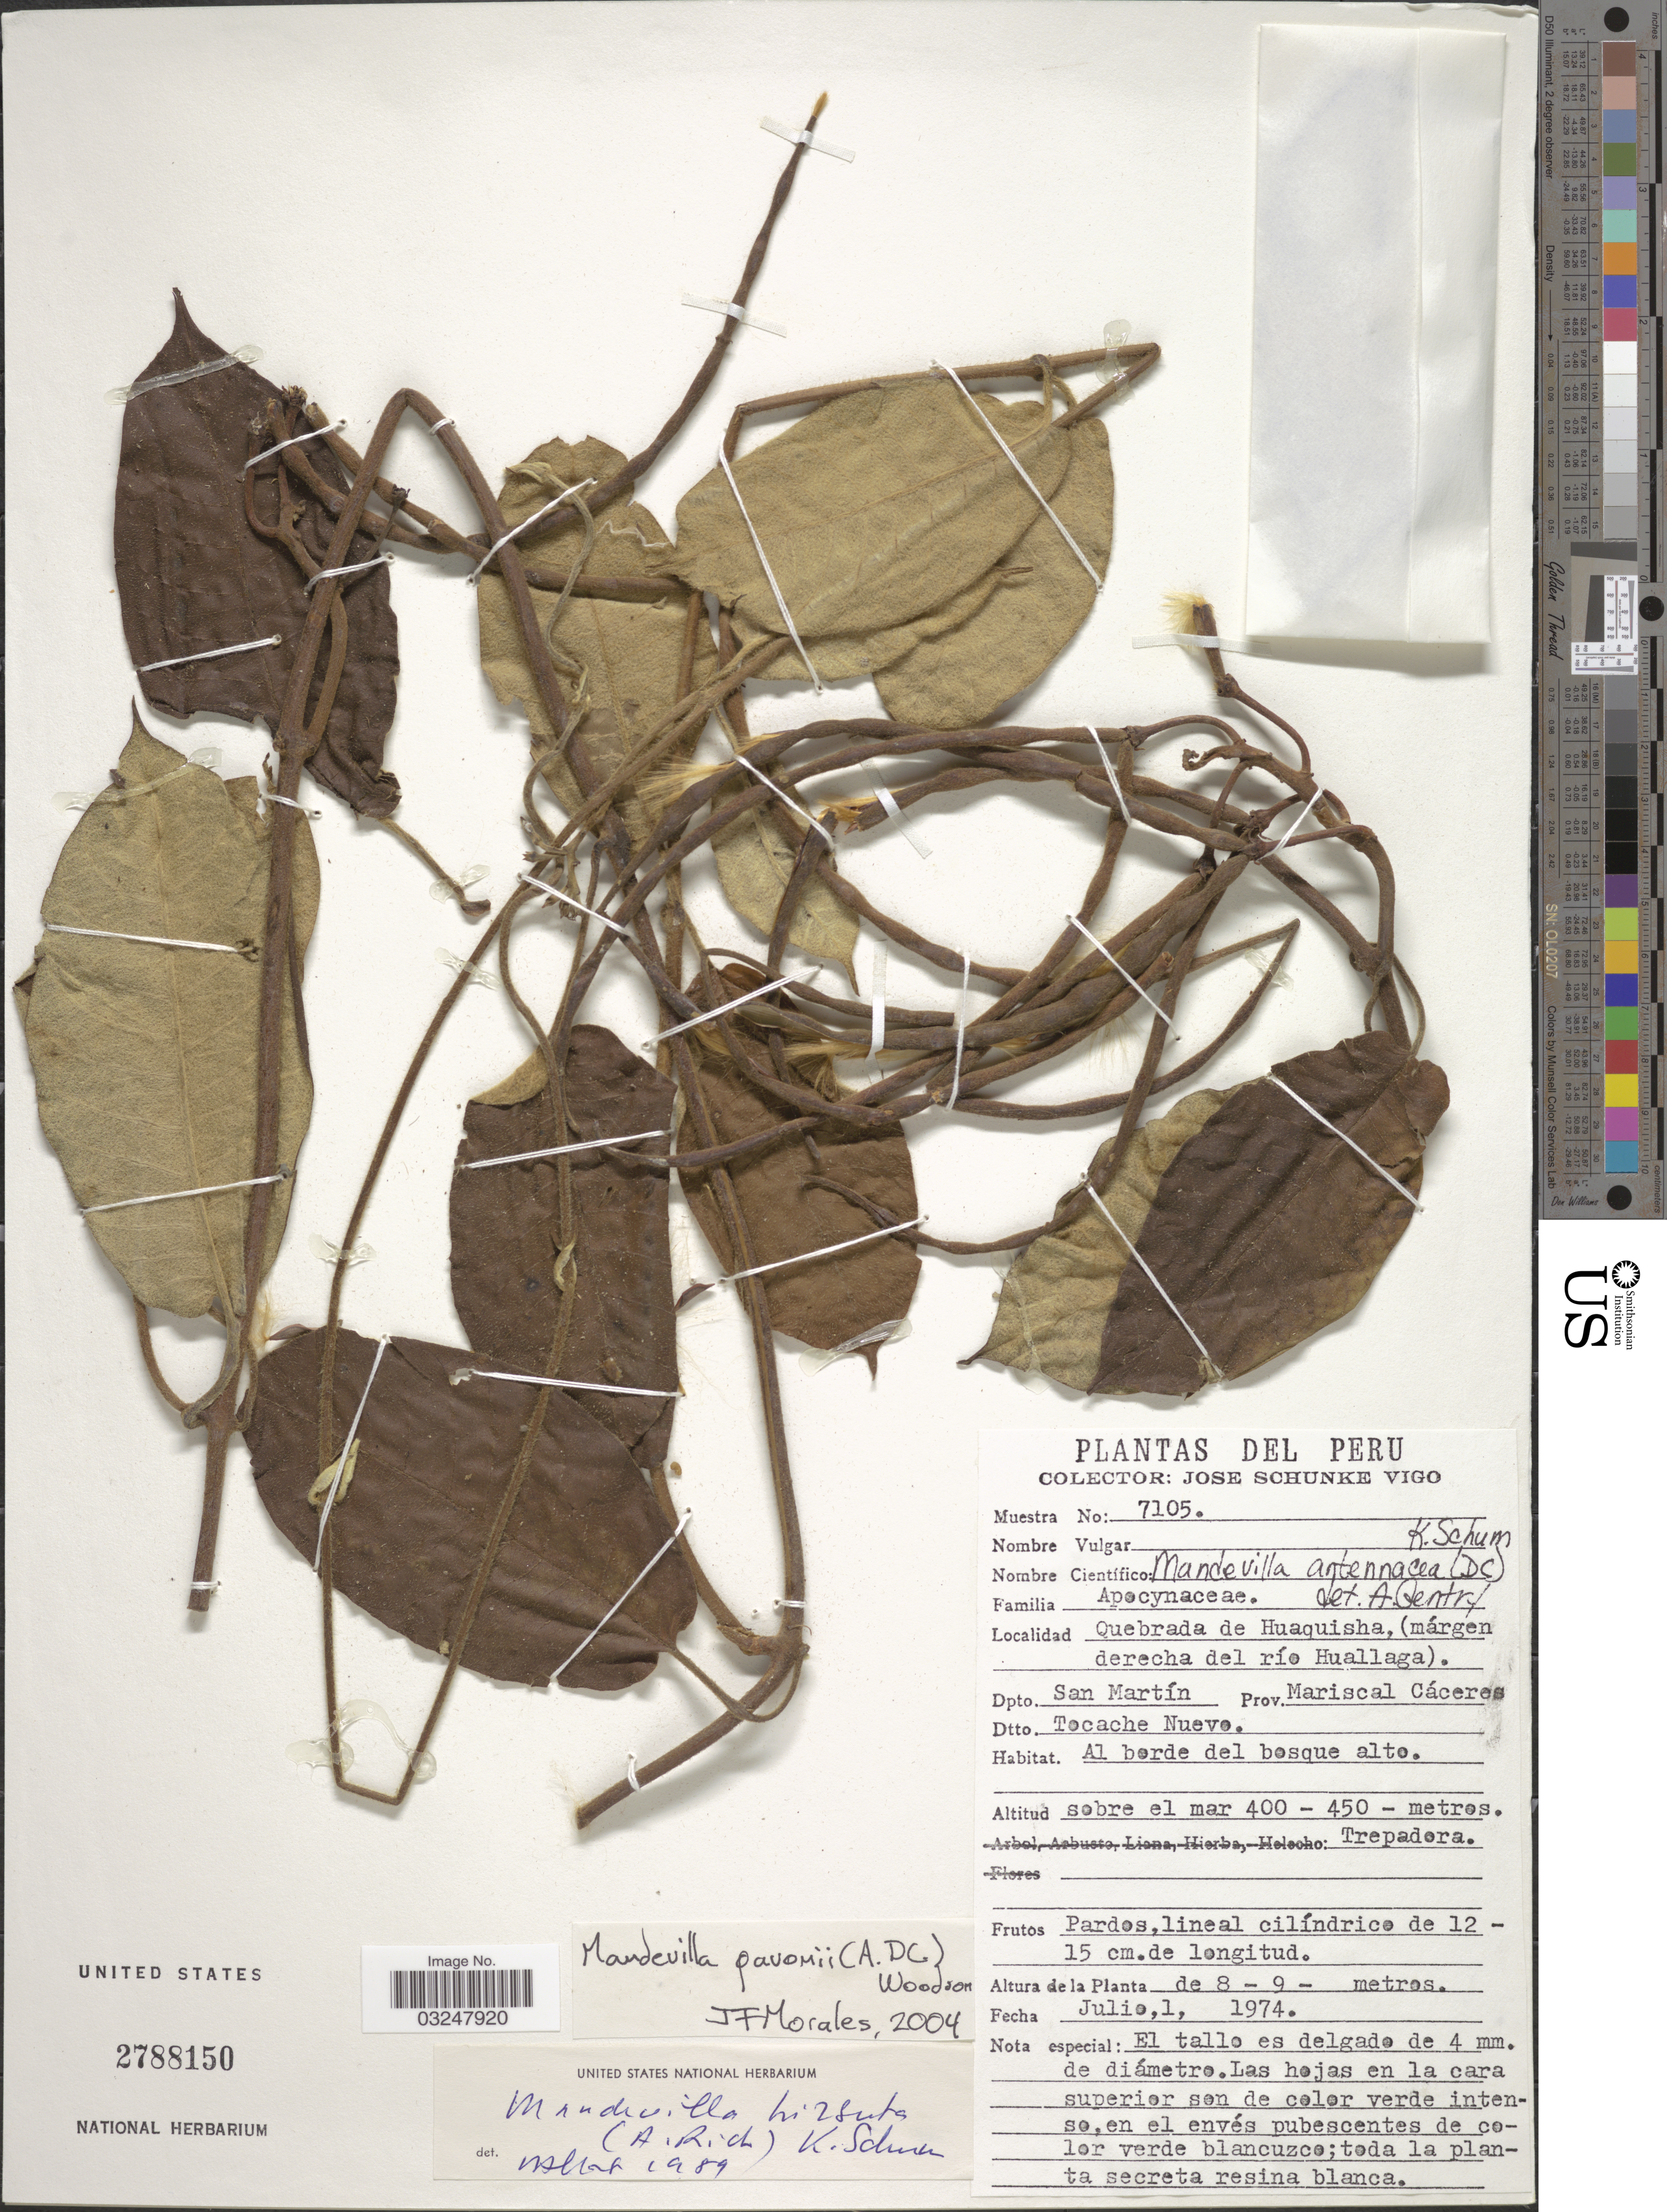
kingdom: Plantae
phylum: Tracheophyta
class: Magnoliopsida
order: Gentianales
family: Apocynaceae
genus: Mandevilla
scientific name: Mandevilla pavonii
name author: (A. DC.) Woodson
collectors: J. Schunke Vigo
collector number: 7105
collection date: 1974-07-01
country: Peru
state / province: San Martín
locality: Quebrada de Huaquisha, (márgen derecha del río Huallaga) Dpto. San Martín, Prov. Mariscal Cáceres, Dtto. Tocache Nuevo.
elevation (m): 400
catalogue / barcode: US 2788150